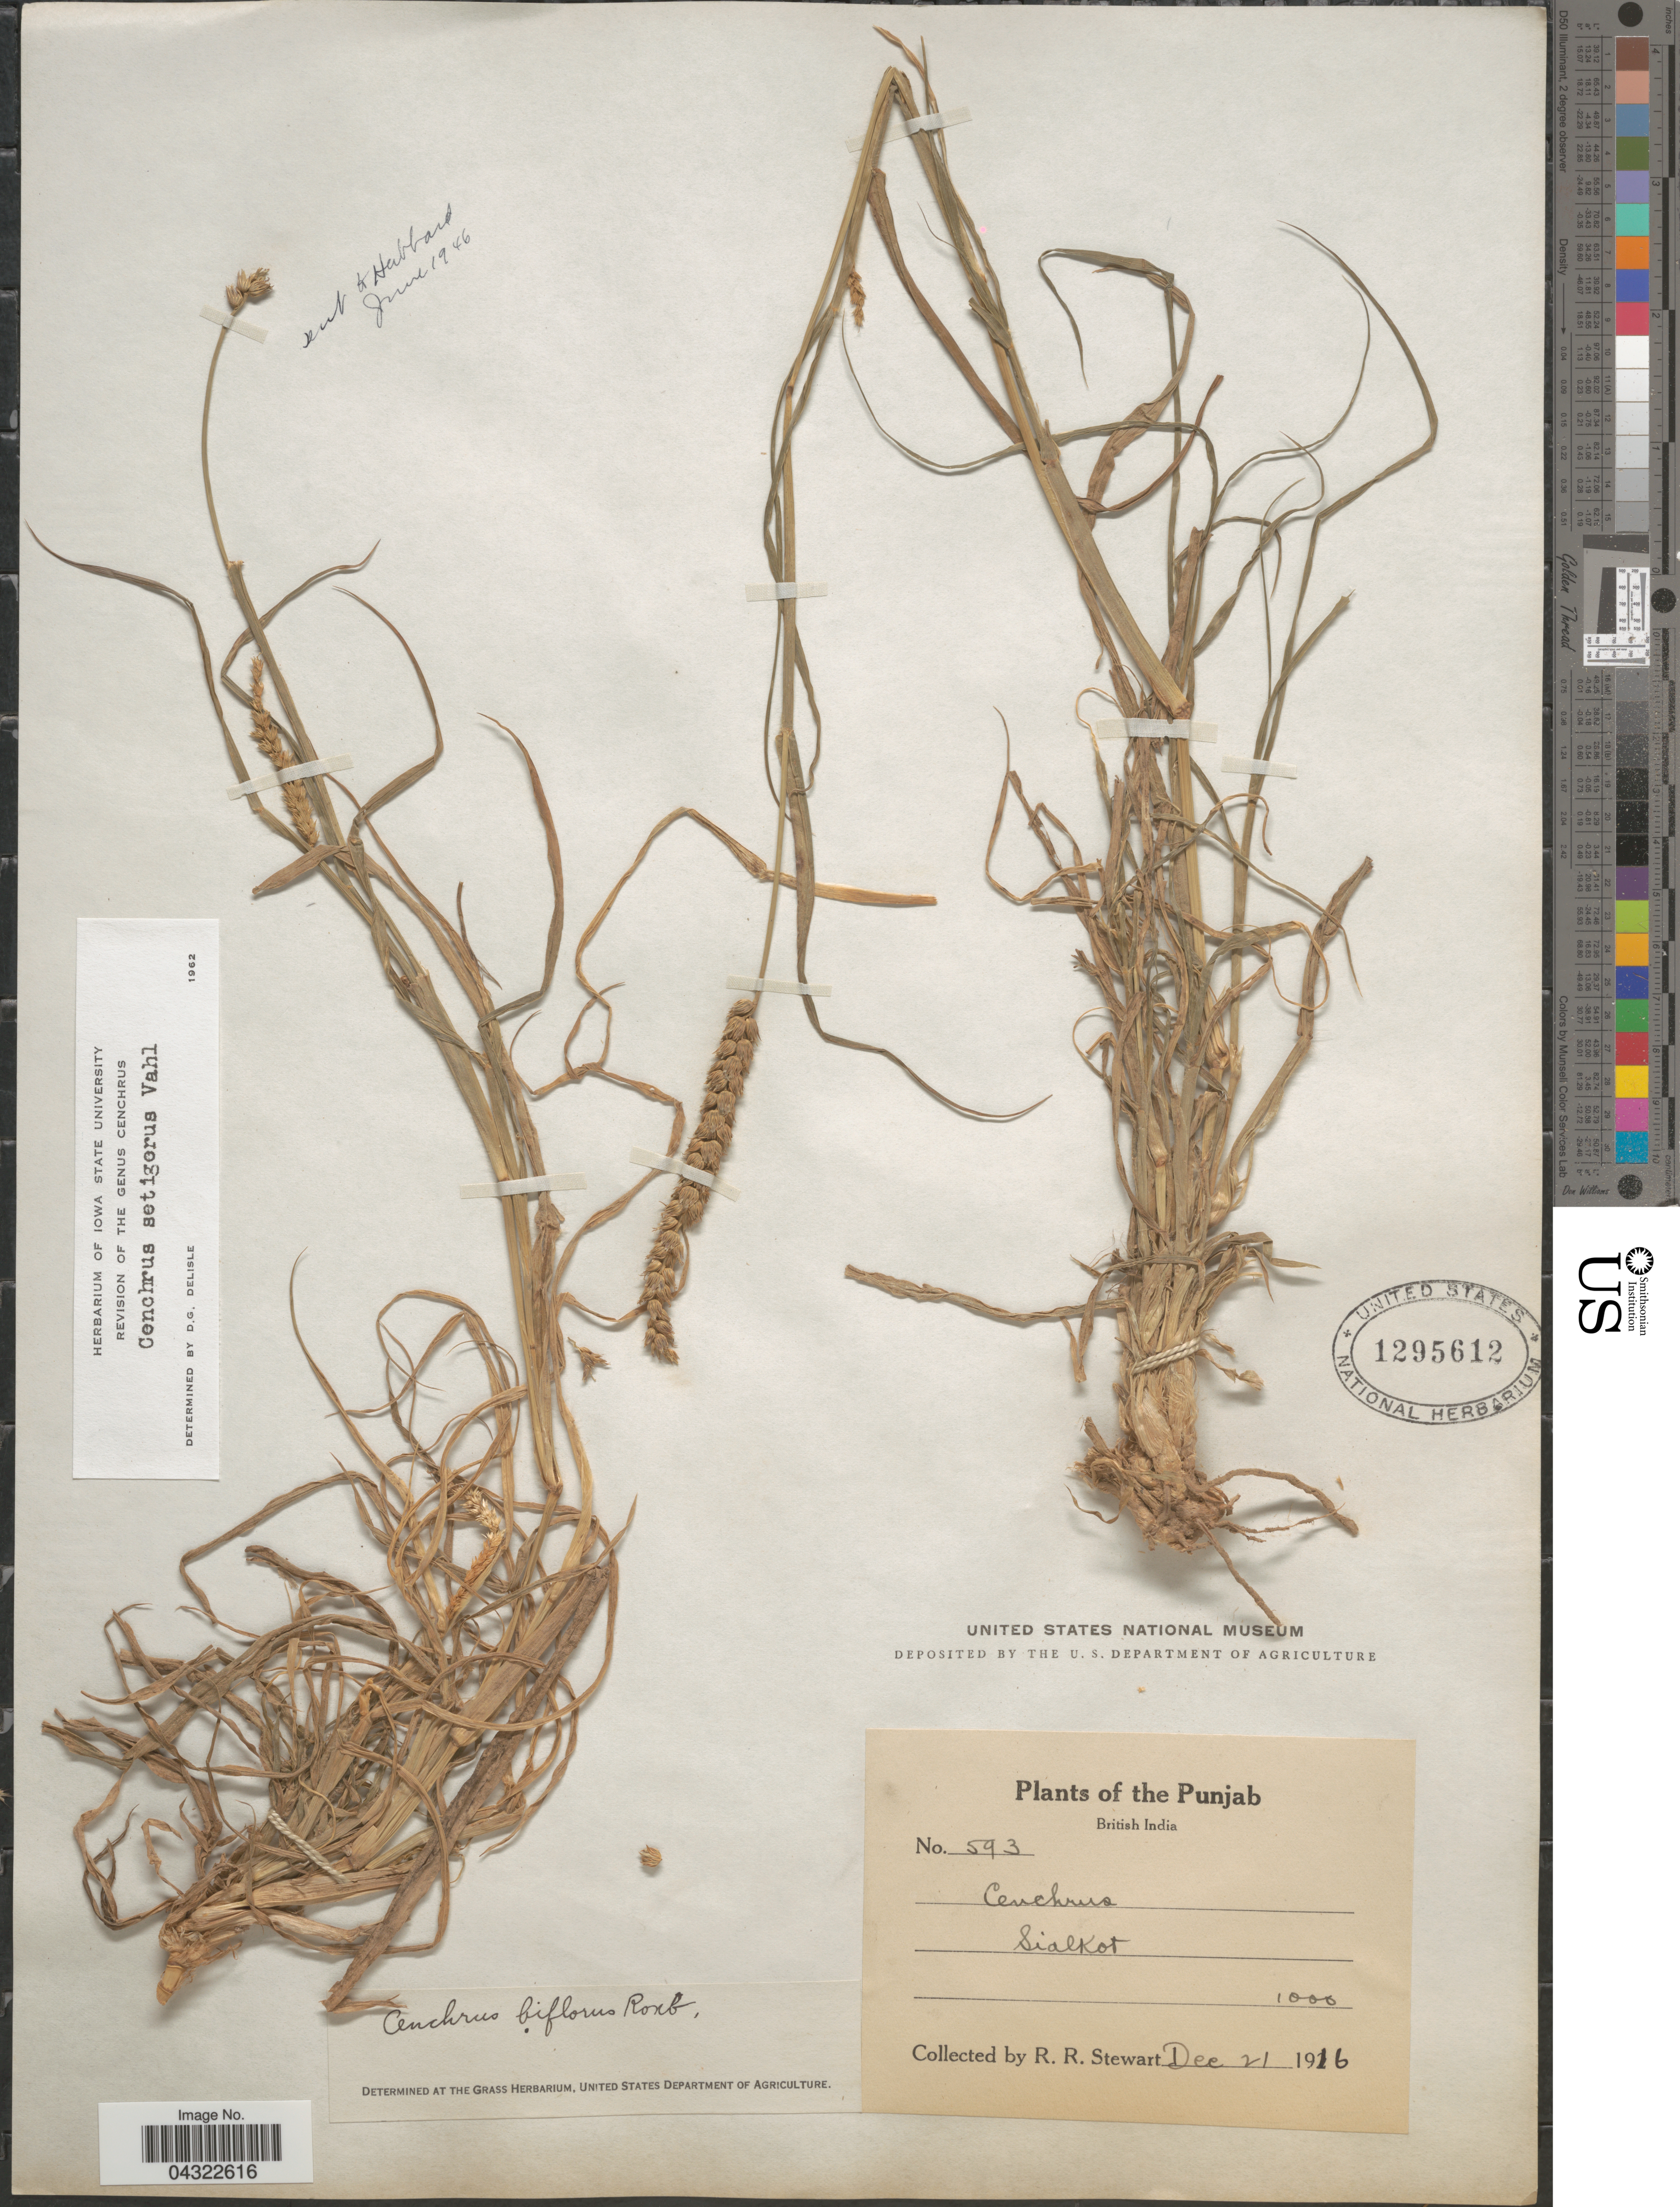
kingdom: Plantae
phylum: Tracheophyta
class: Liliopsida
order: Poales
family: Poaceae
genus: Cenchrus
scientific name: Cenchrus setiger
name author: Vahl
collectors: R. Stewart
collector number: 593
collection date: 1916-12-21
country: India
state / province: Punjab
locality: The Punjab. British India. Sialkot.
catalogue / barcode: US 1295612